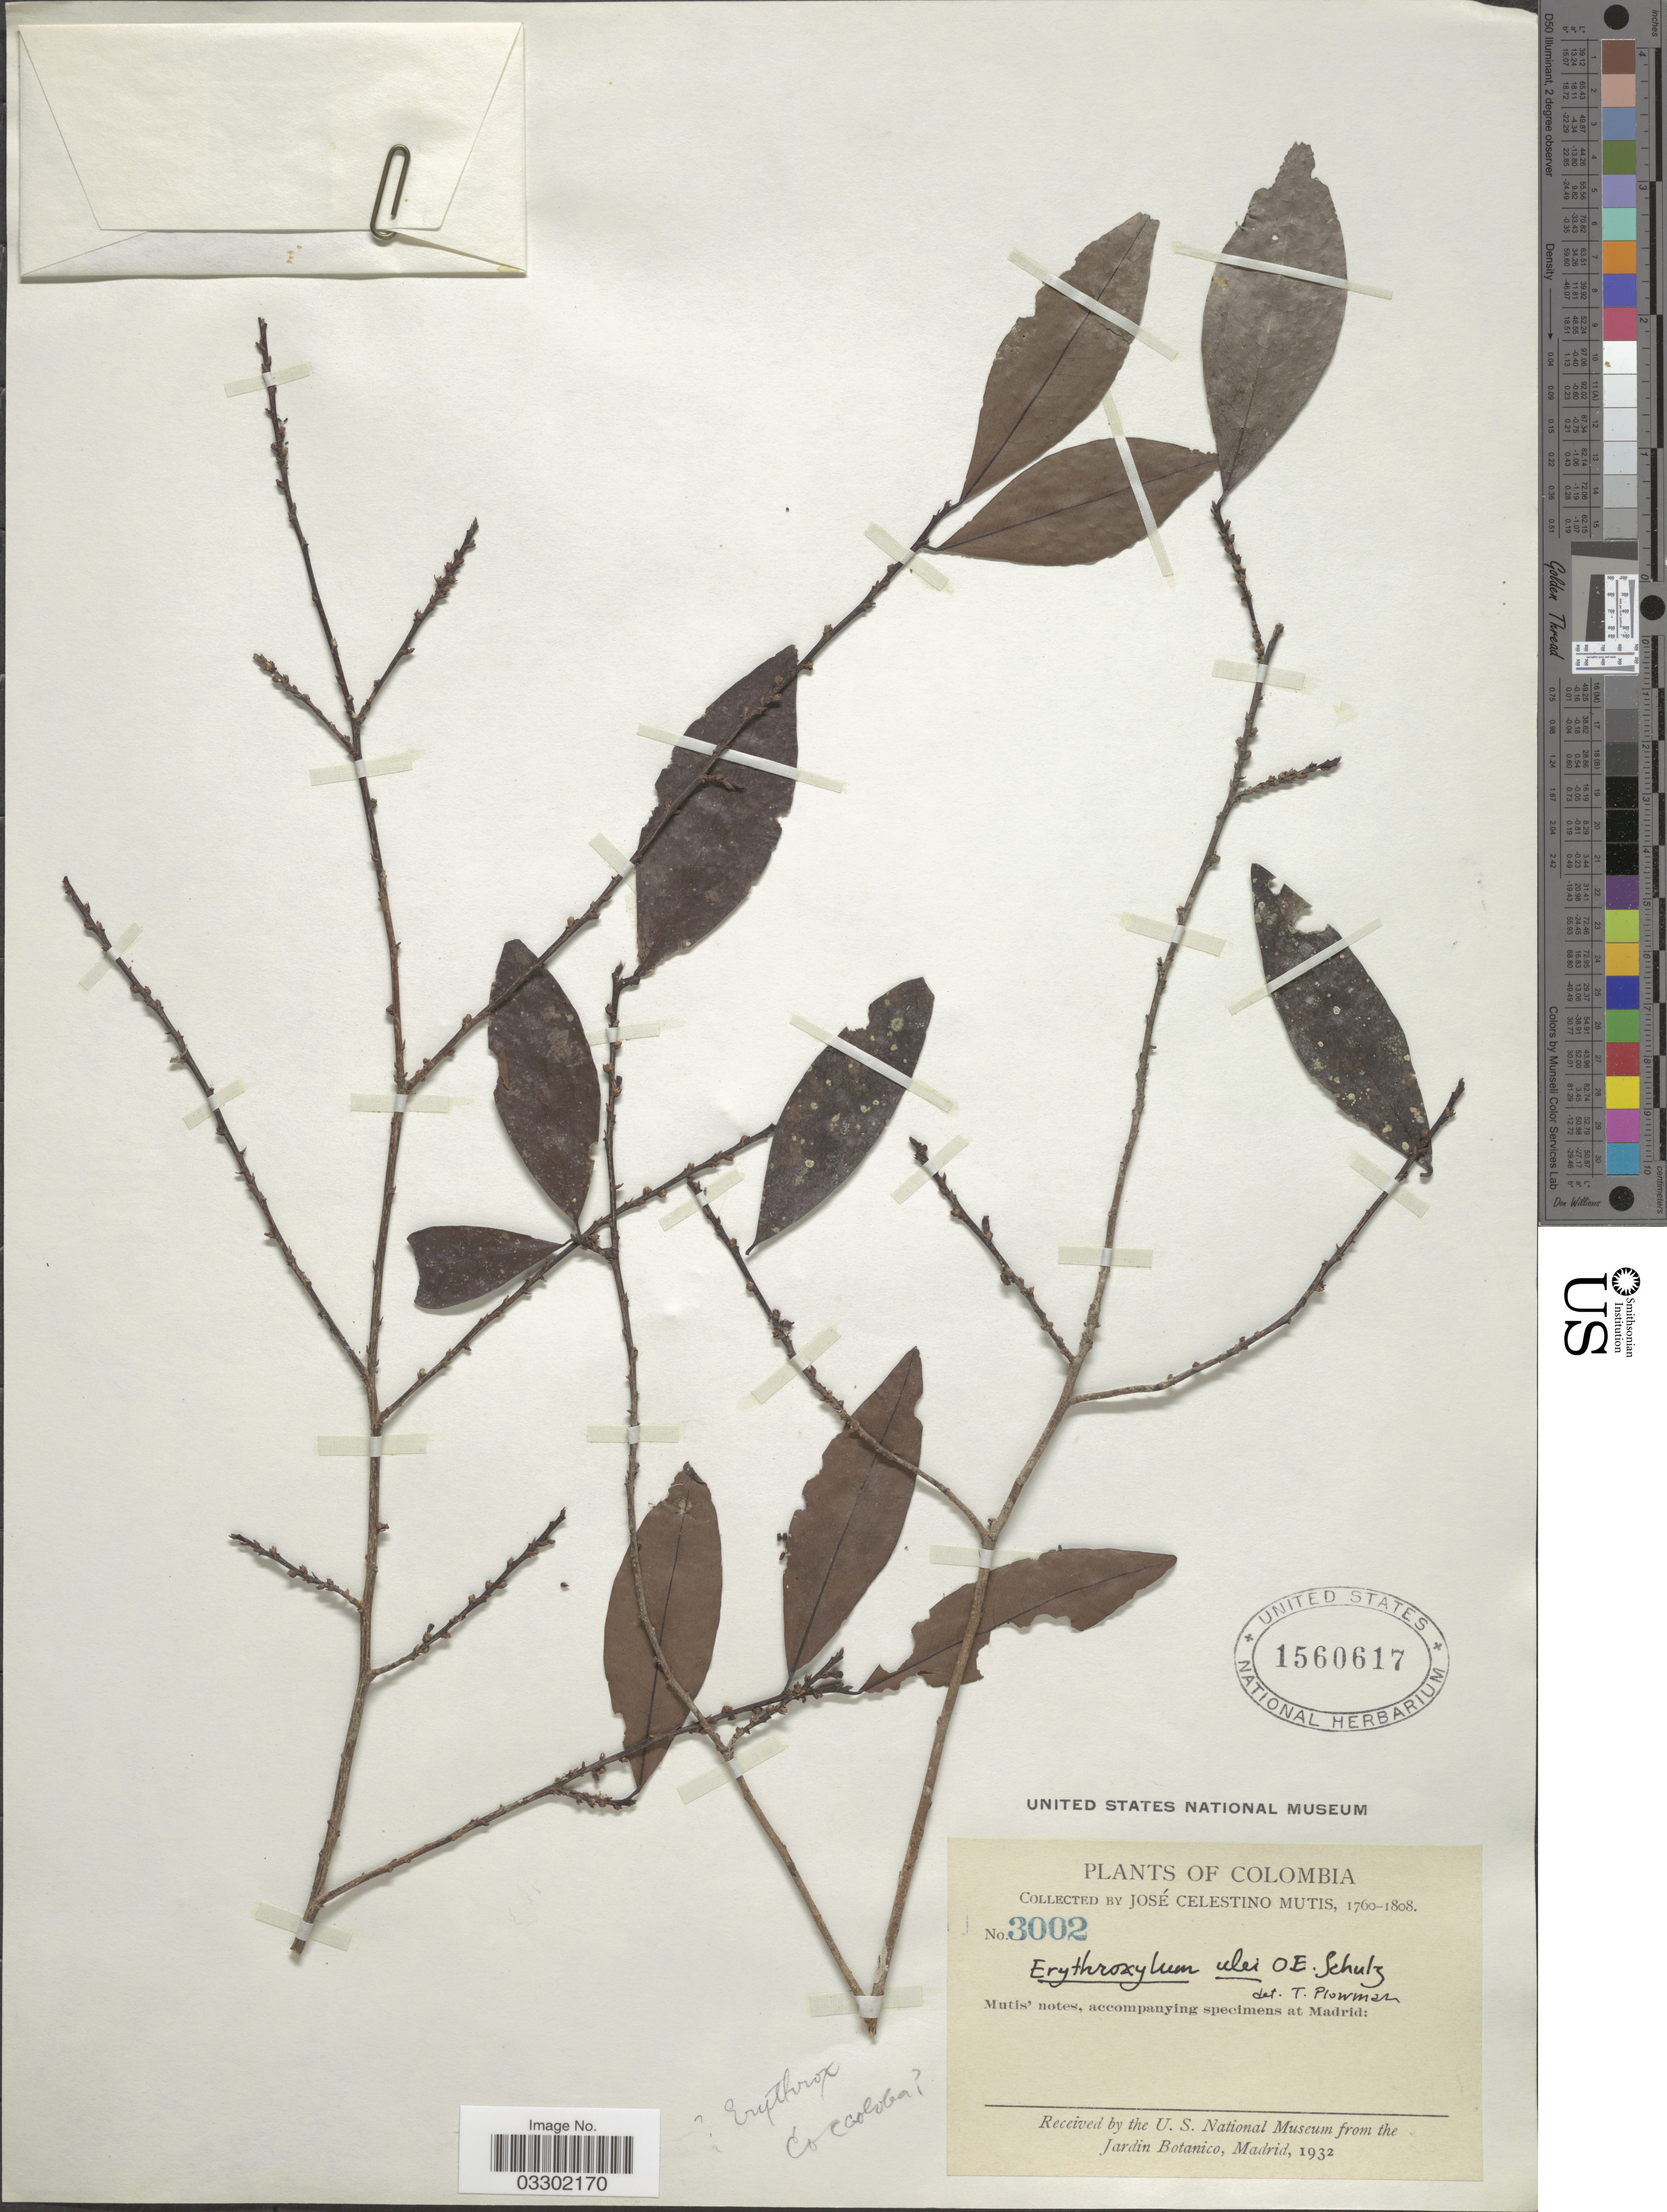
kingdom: Plantae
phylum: Tracheophyta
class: Magnoliopsida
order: Malpighiales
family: Erythroxylaceae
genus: Erythroxylum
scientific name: Erythroxylum ulei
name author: O.E. Schulz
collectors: J. C. B. Mutis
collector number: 3002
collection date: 1760/1808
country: Colombia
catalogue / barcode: US 1560617